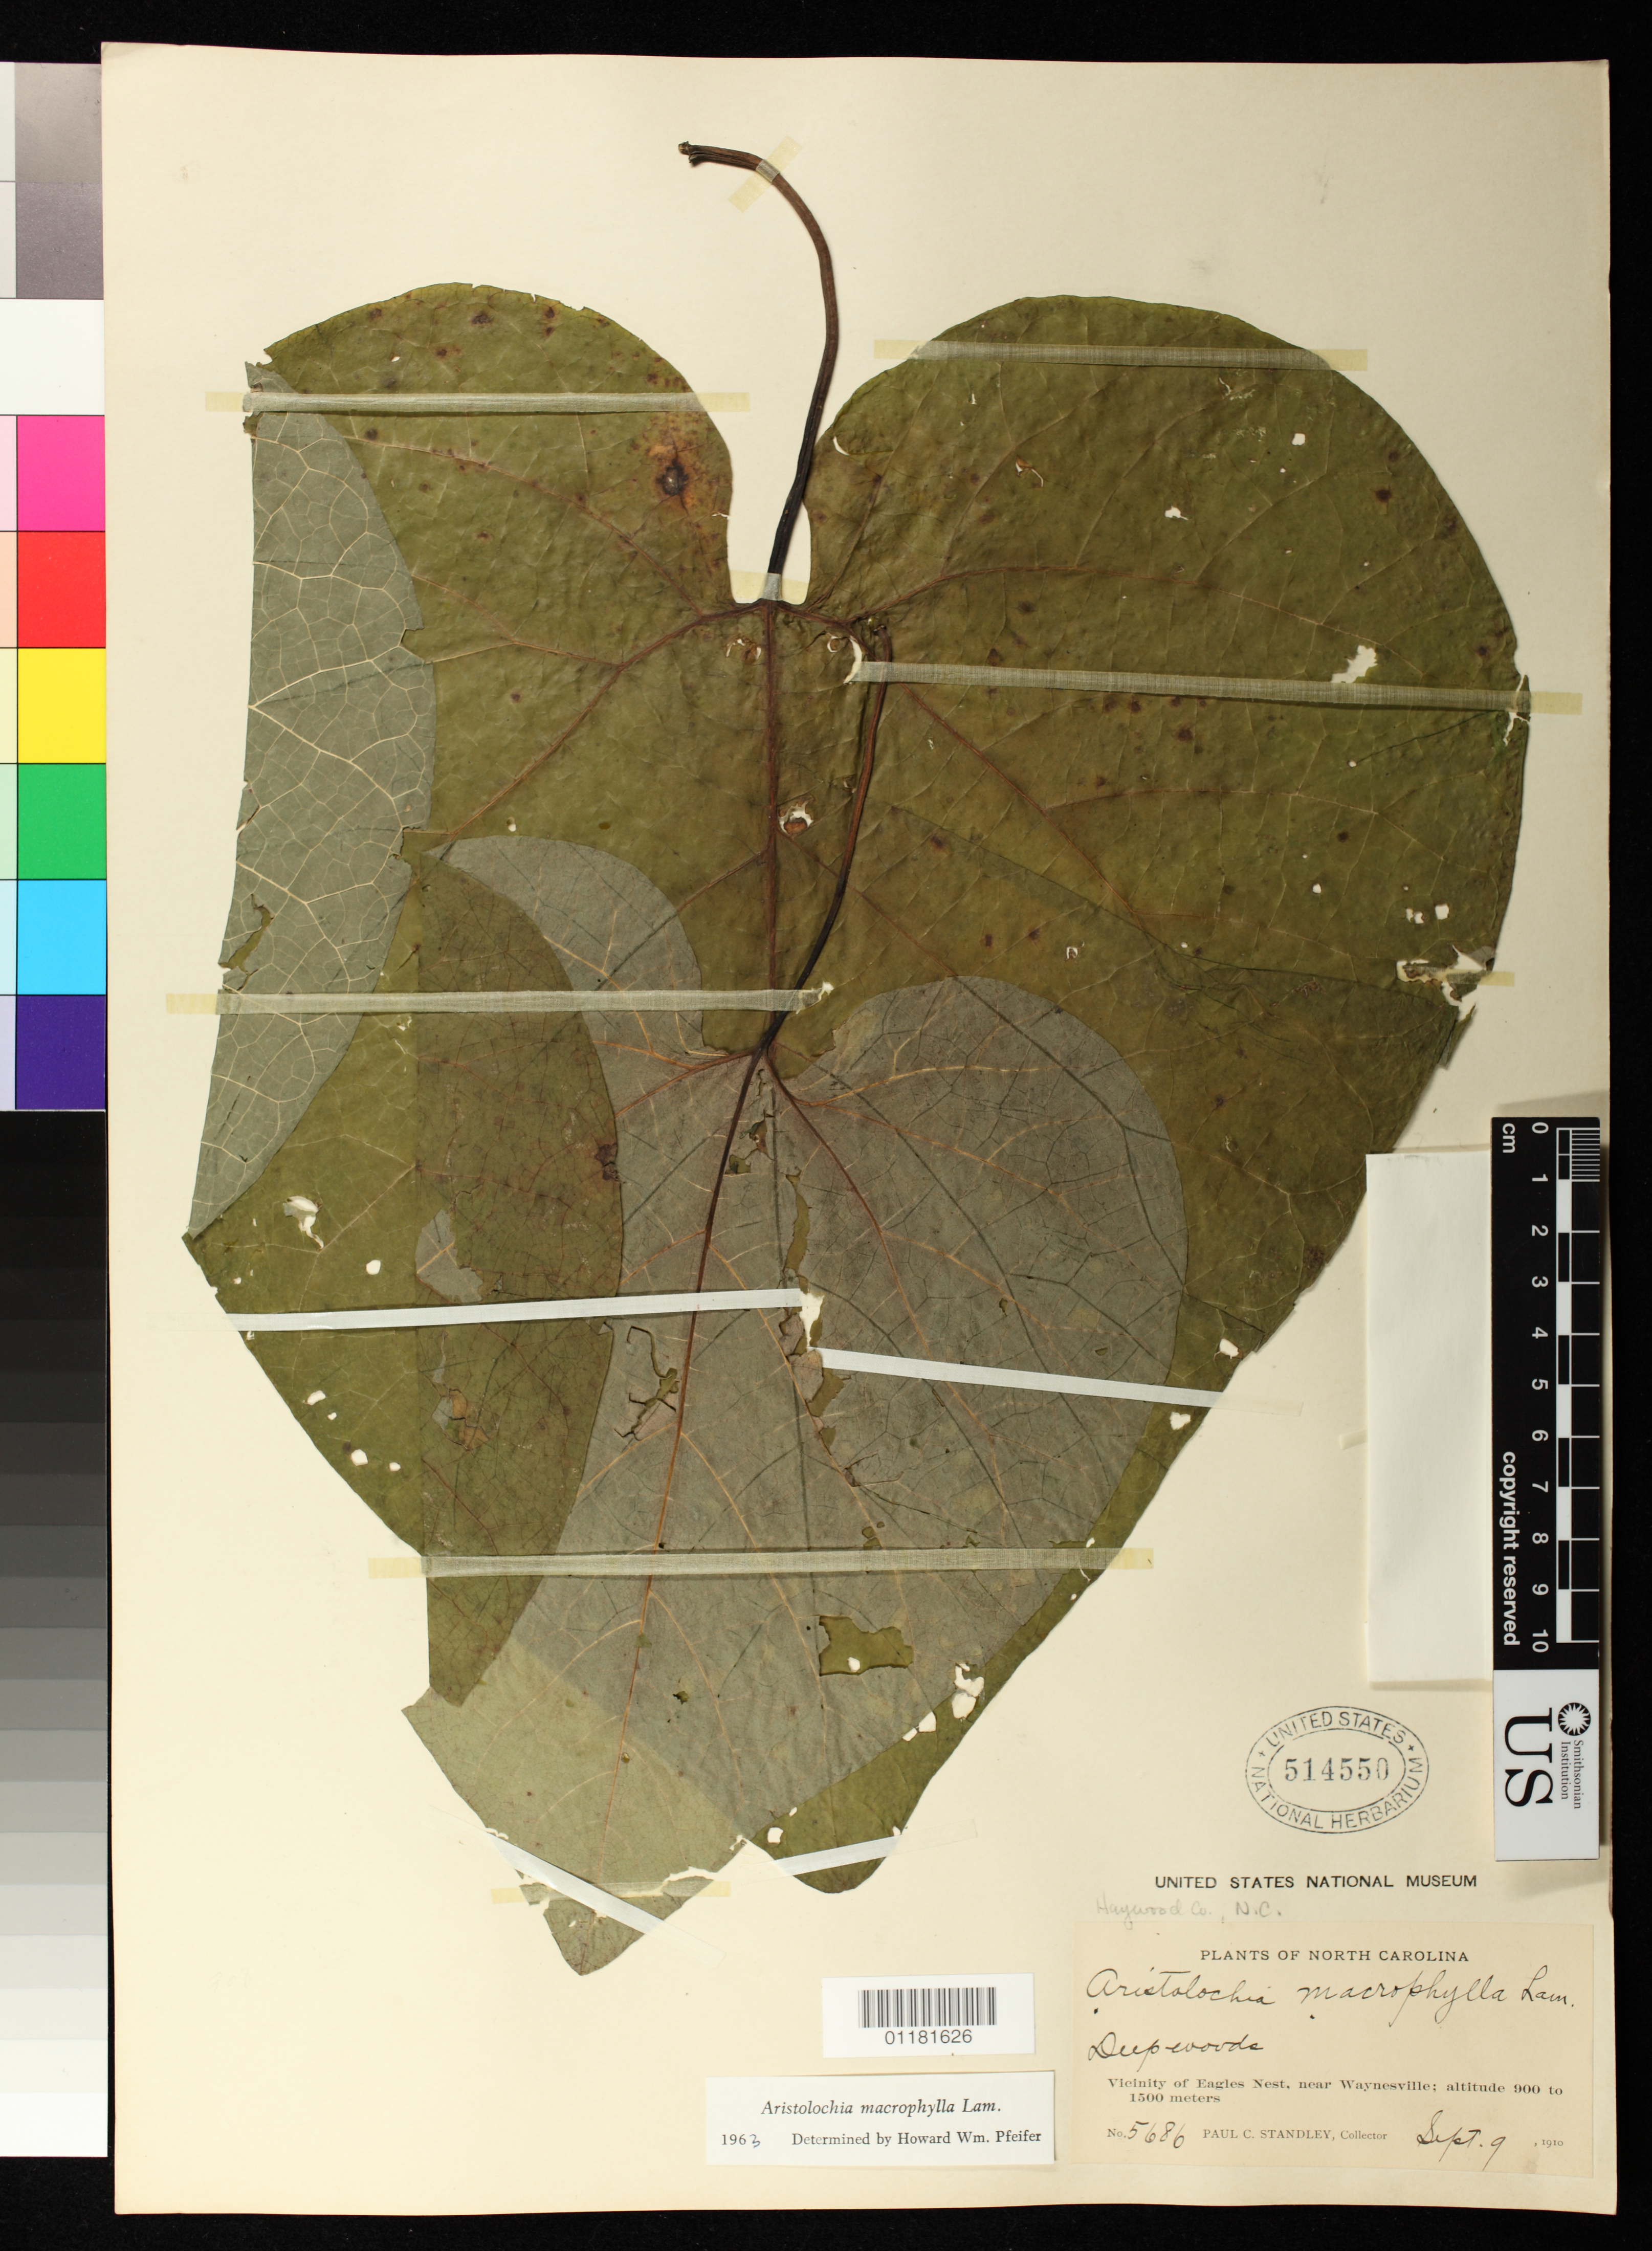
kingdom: Plantae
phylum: Tracheophyta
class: Magnoliopsida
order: Piperales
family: Aristolochiaceae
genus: Aristolochia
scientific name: Aristolochia macrophylla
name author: Lam.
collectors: P. C. Standley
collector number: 5686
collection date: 1910-09-09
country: United States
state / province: North Carolina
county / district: Hayward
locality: Vicinity of Eagles Nest, near Waynesville, Hayward County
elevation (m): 900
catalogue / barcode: US 514550